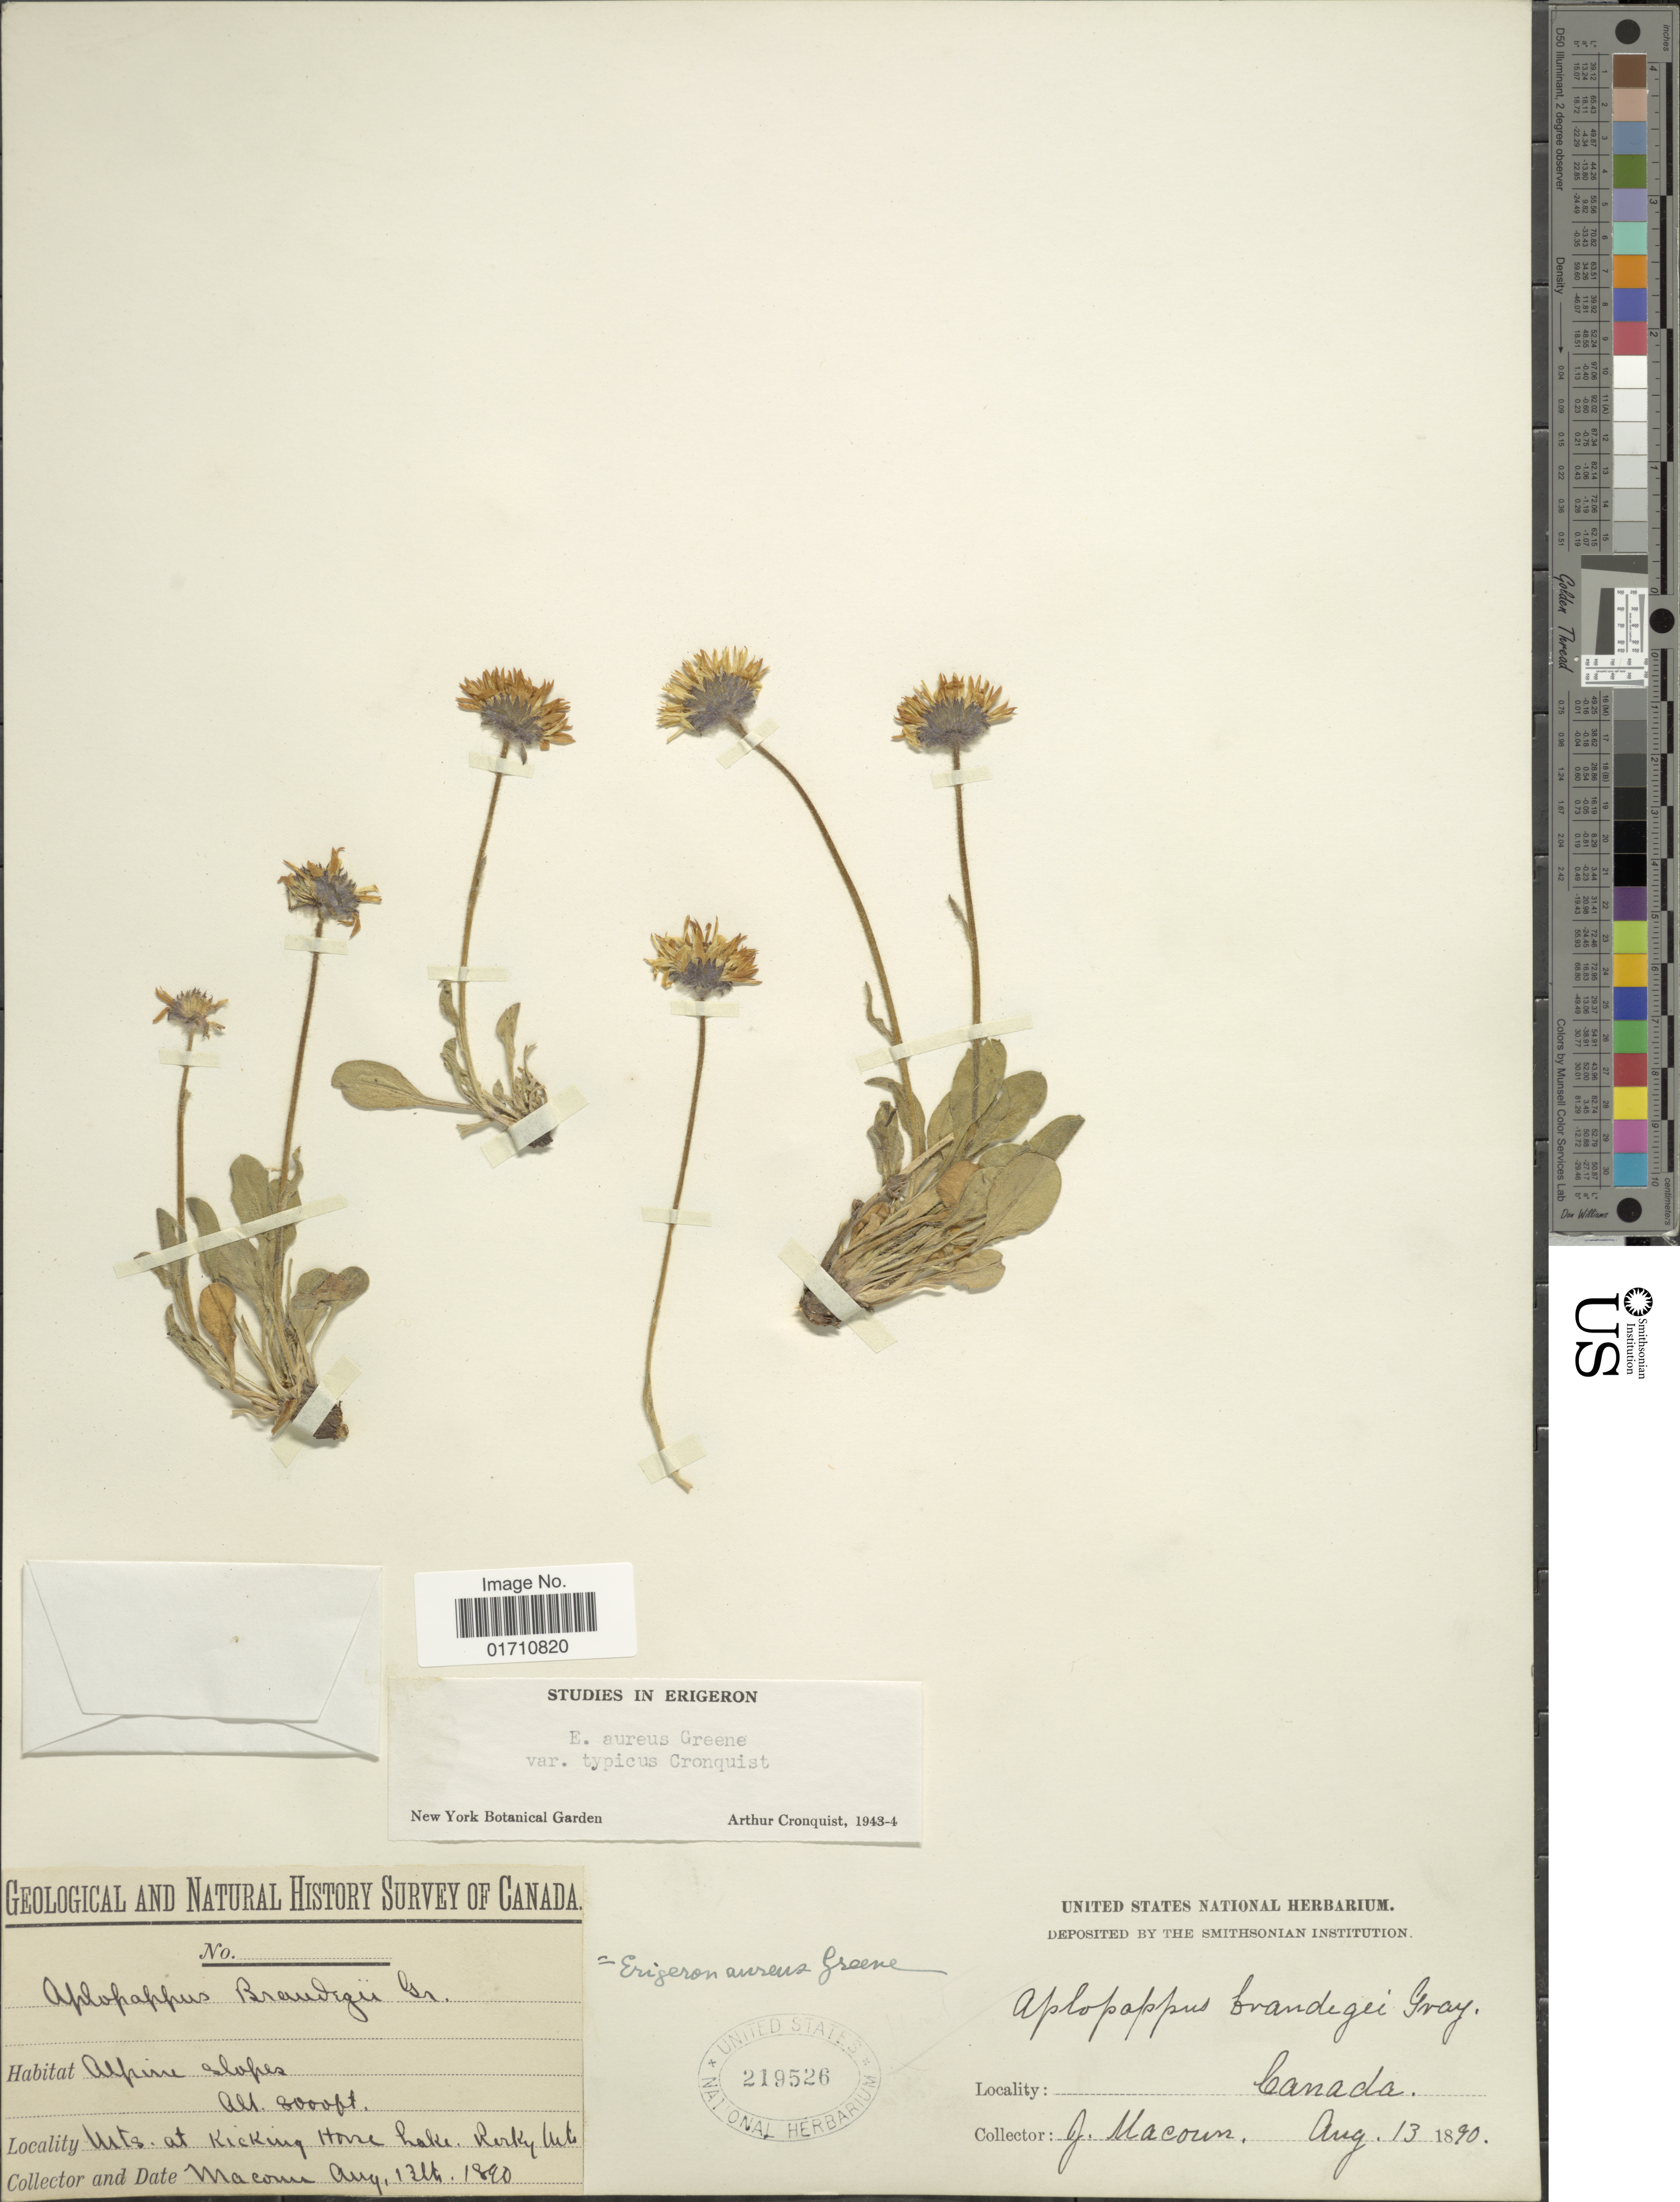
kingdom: Plantae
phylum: Tracheophyta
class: Magnoliopsida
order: Asterales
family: Asteraceae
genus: Erigeron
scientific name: Erigeron aureus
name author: Greene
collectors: J. Macoun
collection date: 1890-08-13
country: Canada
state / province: British Columbia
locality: Alpine slopes, Mts at Kicking Horse Lake, Rocky Mts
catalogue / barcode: US 219526